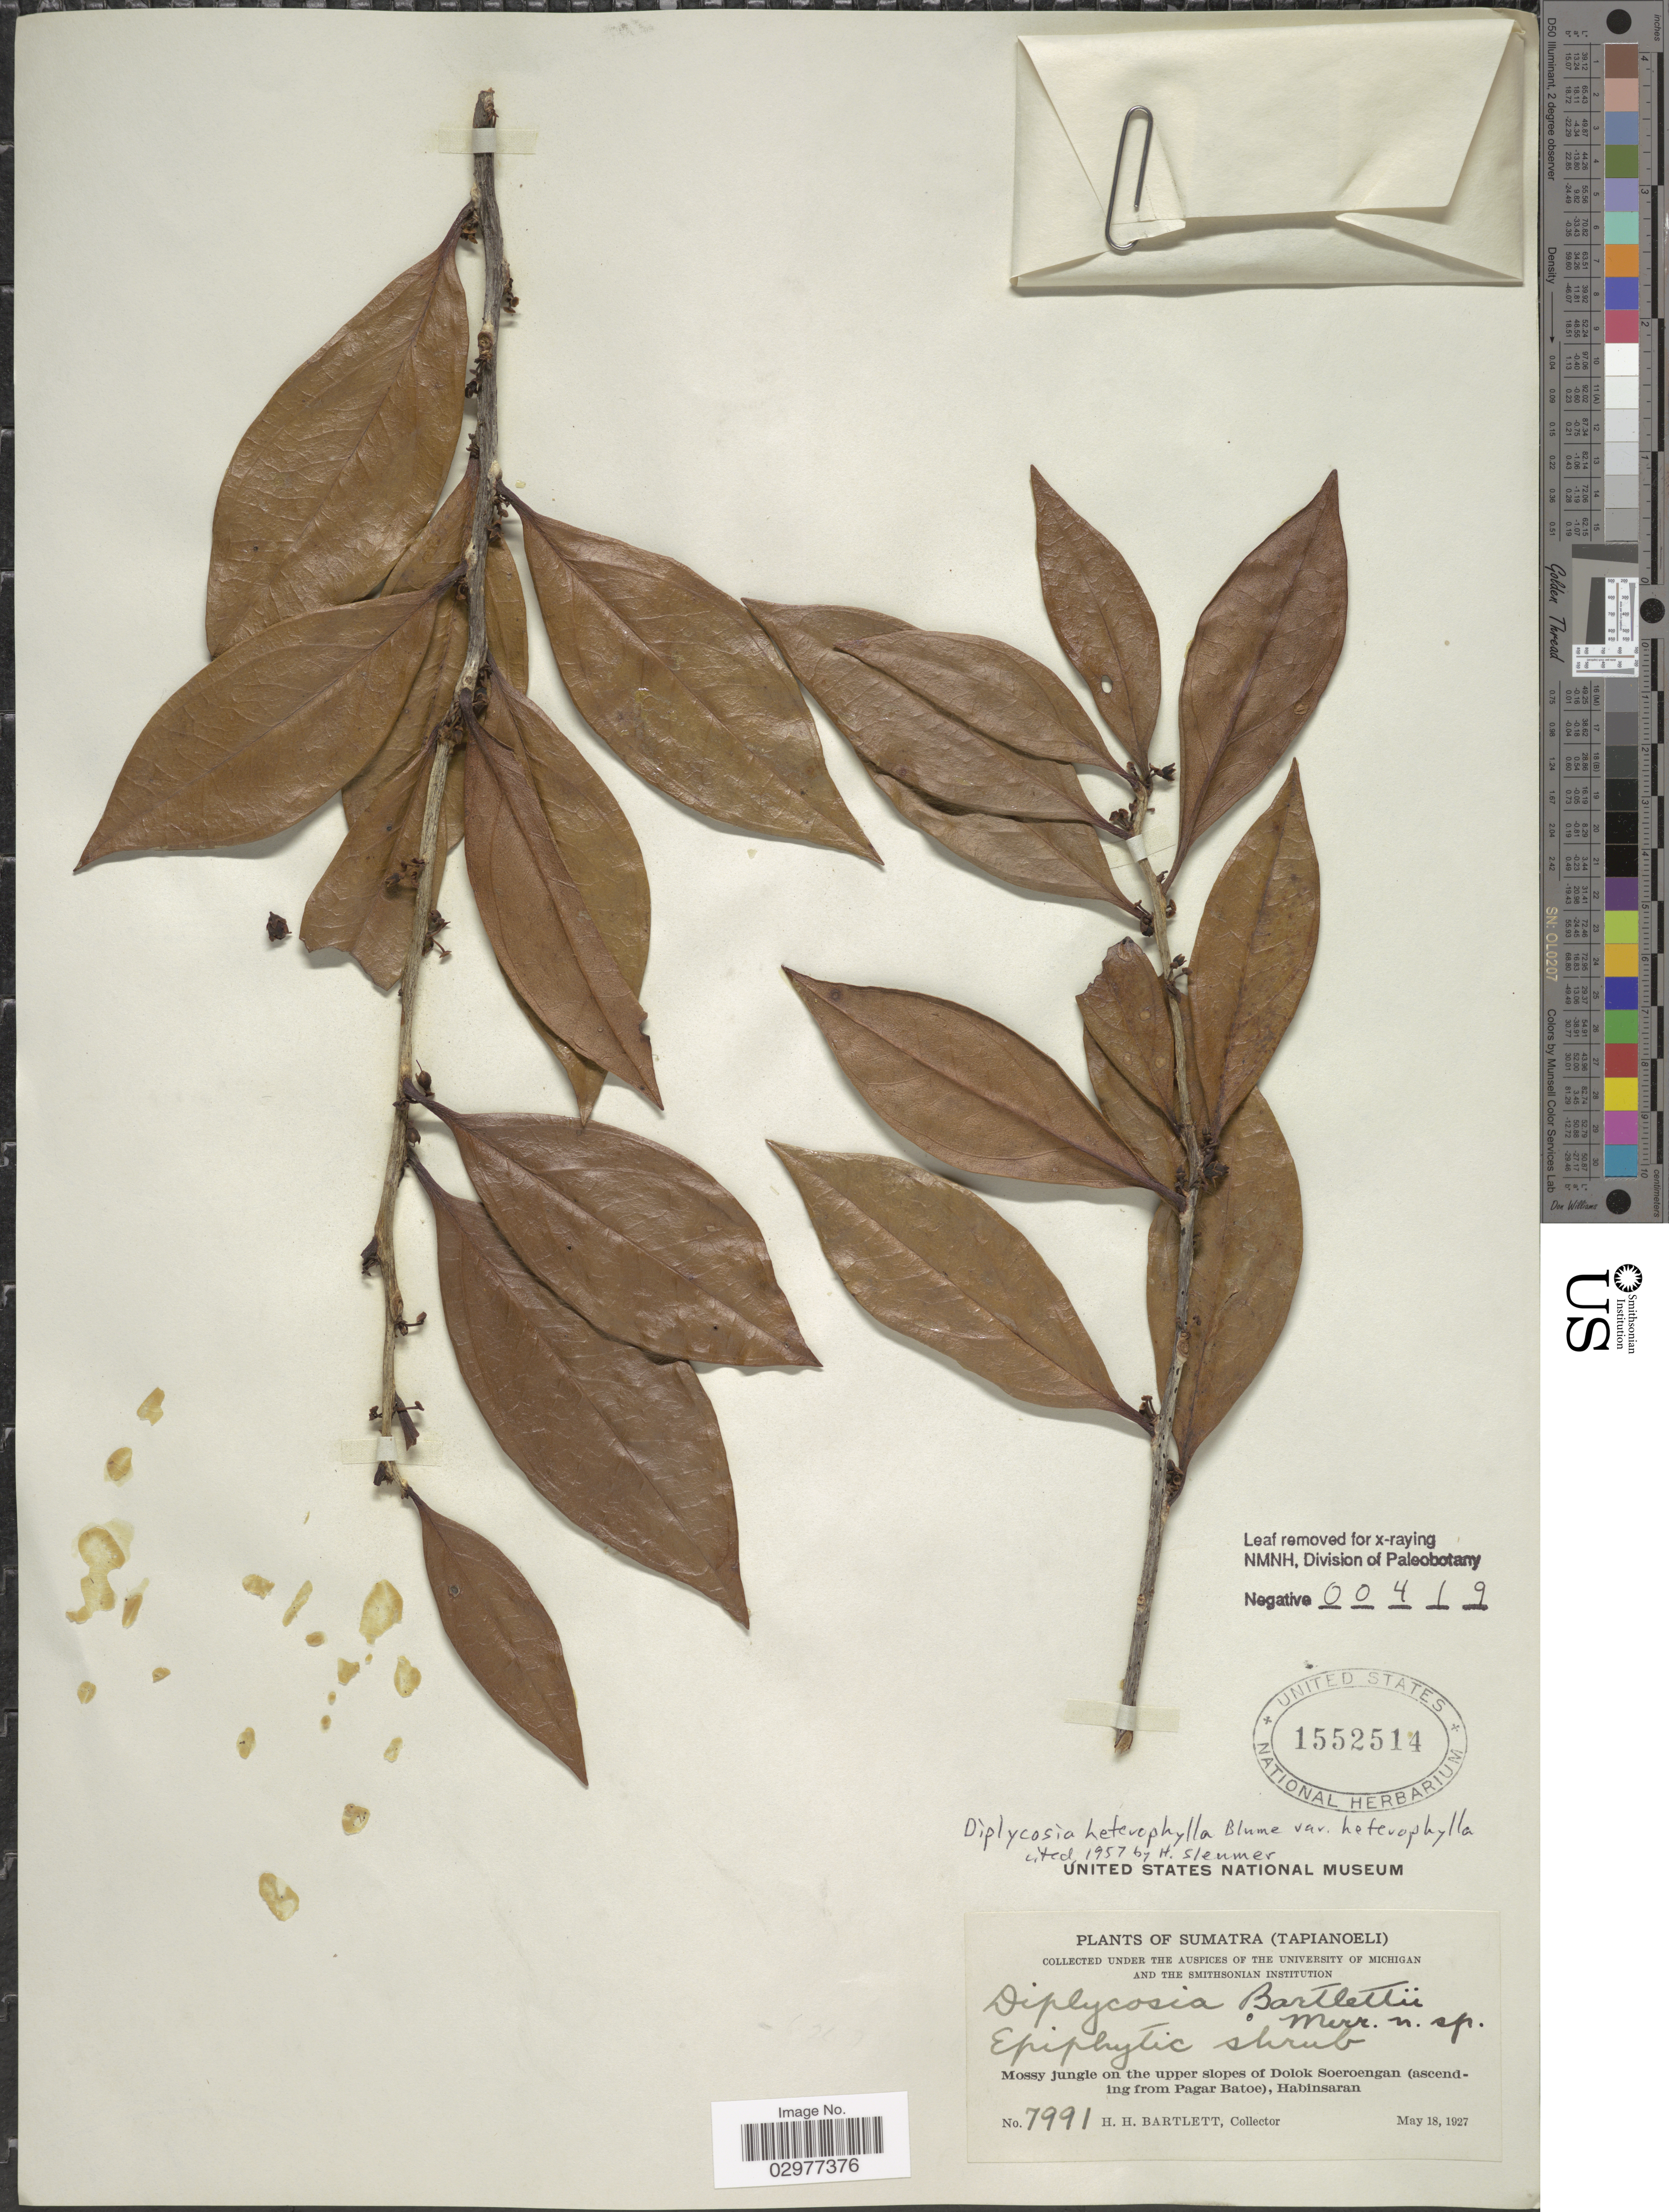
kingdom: Plantae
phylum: Tracheophyta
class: Magnoliopsida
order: Ericales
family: Ericaceae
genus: Diplycosia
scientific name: Diplycosia heterophylla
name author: Blume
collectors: H. H. Bartlett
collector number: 7991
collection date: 1927-05-18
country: Indonesia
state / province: Sumatra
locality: (Tapianoeli). Mossy jungle on the upper slopes of Dolok Soeroengan (ascendingfrom Pagar Batoe), Habinsaran.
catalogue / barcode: US 1552514